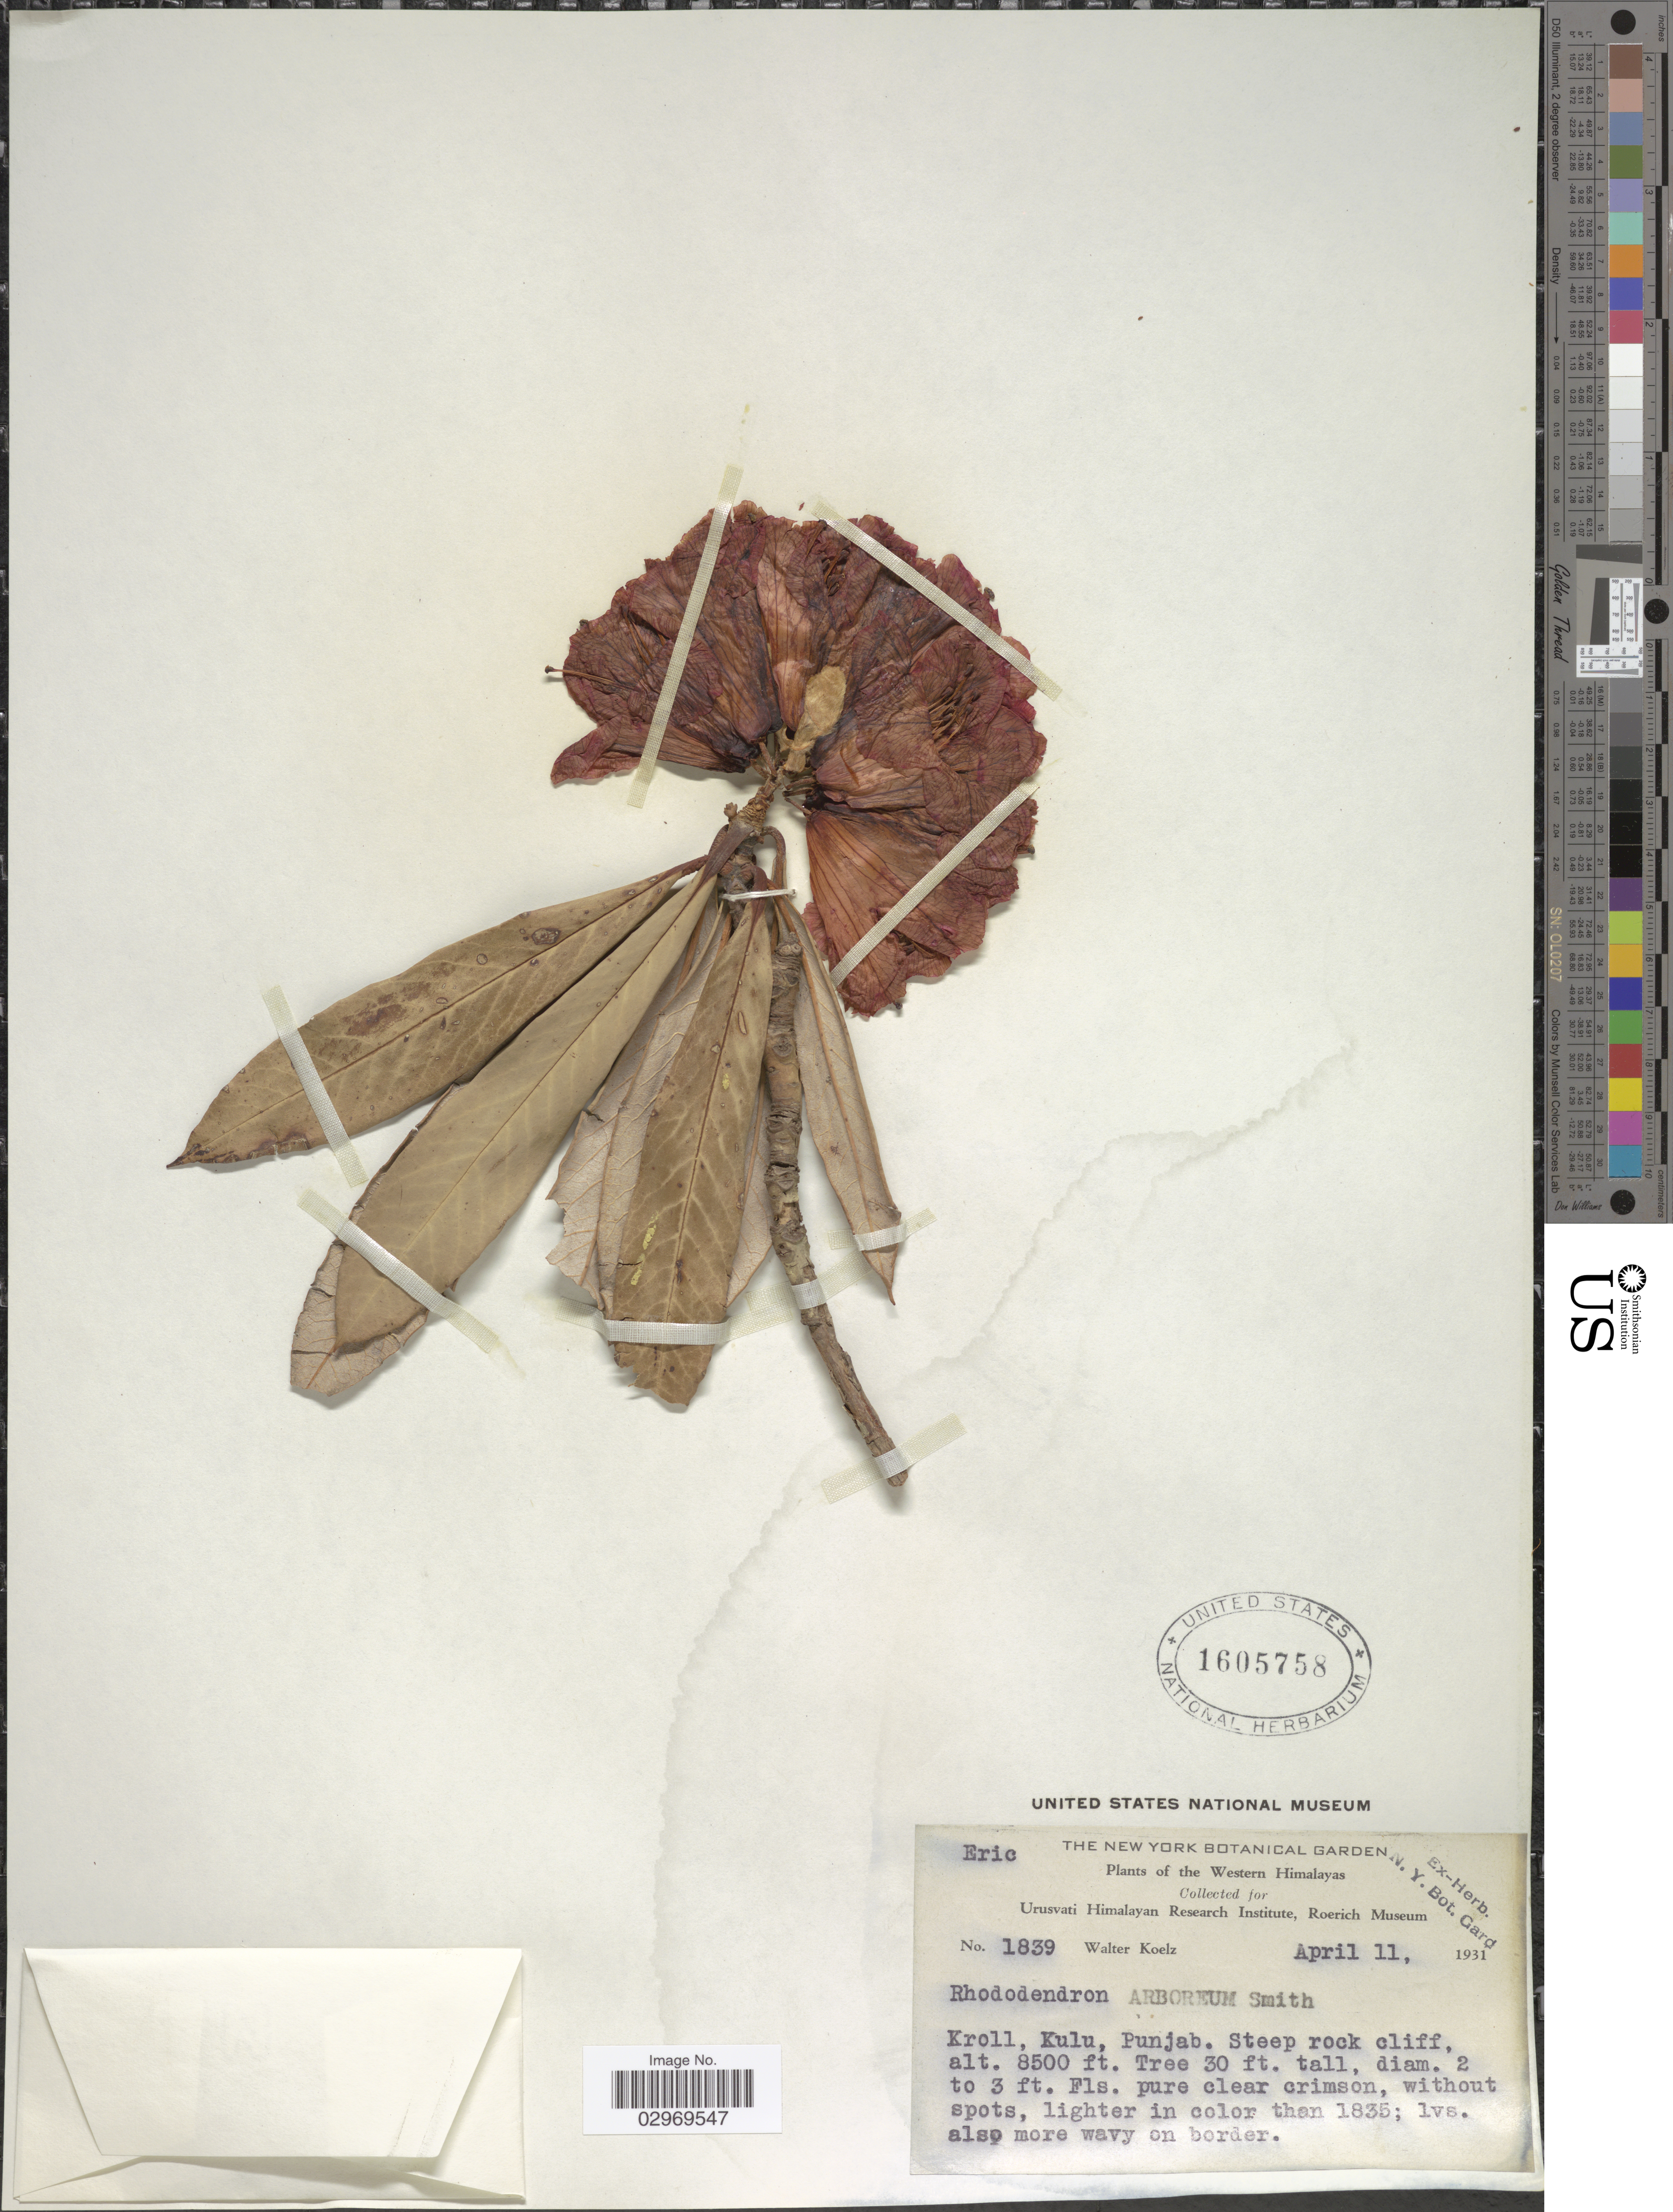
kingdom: Plantae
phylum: Tracheophyta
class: Magnoliopsida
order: Ericales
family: Ericaceae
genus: Rhododendron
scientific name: Rhododendron arboreum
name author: Sm.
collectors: W. N. Koelz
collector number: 1839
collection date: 1931-04-11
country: India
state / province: Himachal Pradesh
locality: Western Himalayas, Kroll, Kulu, Punjab.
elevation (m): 2591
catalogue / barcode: US 1605758